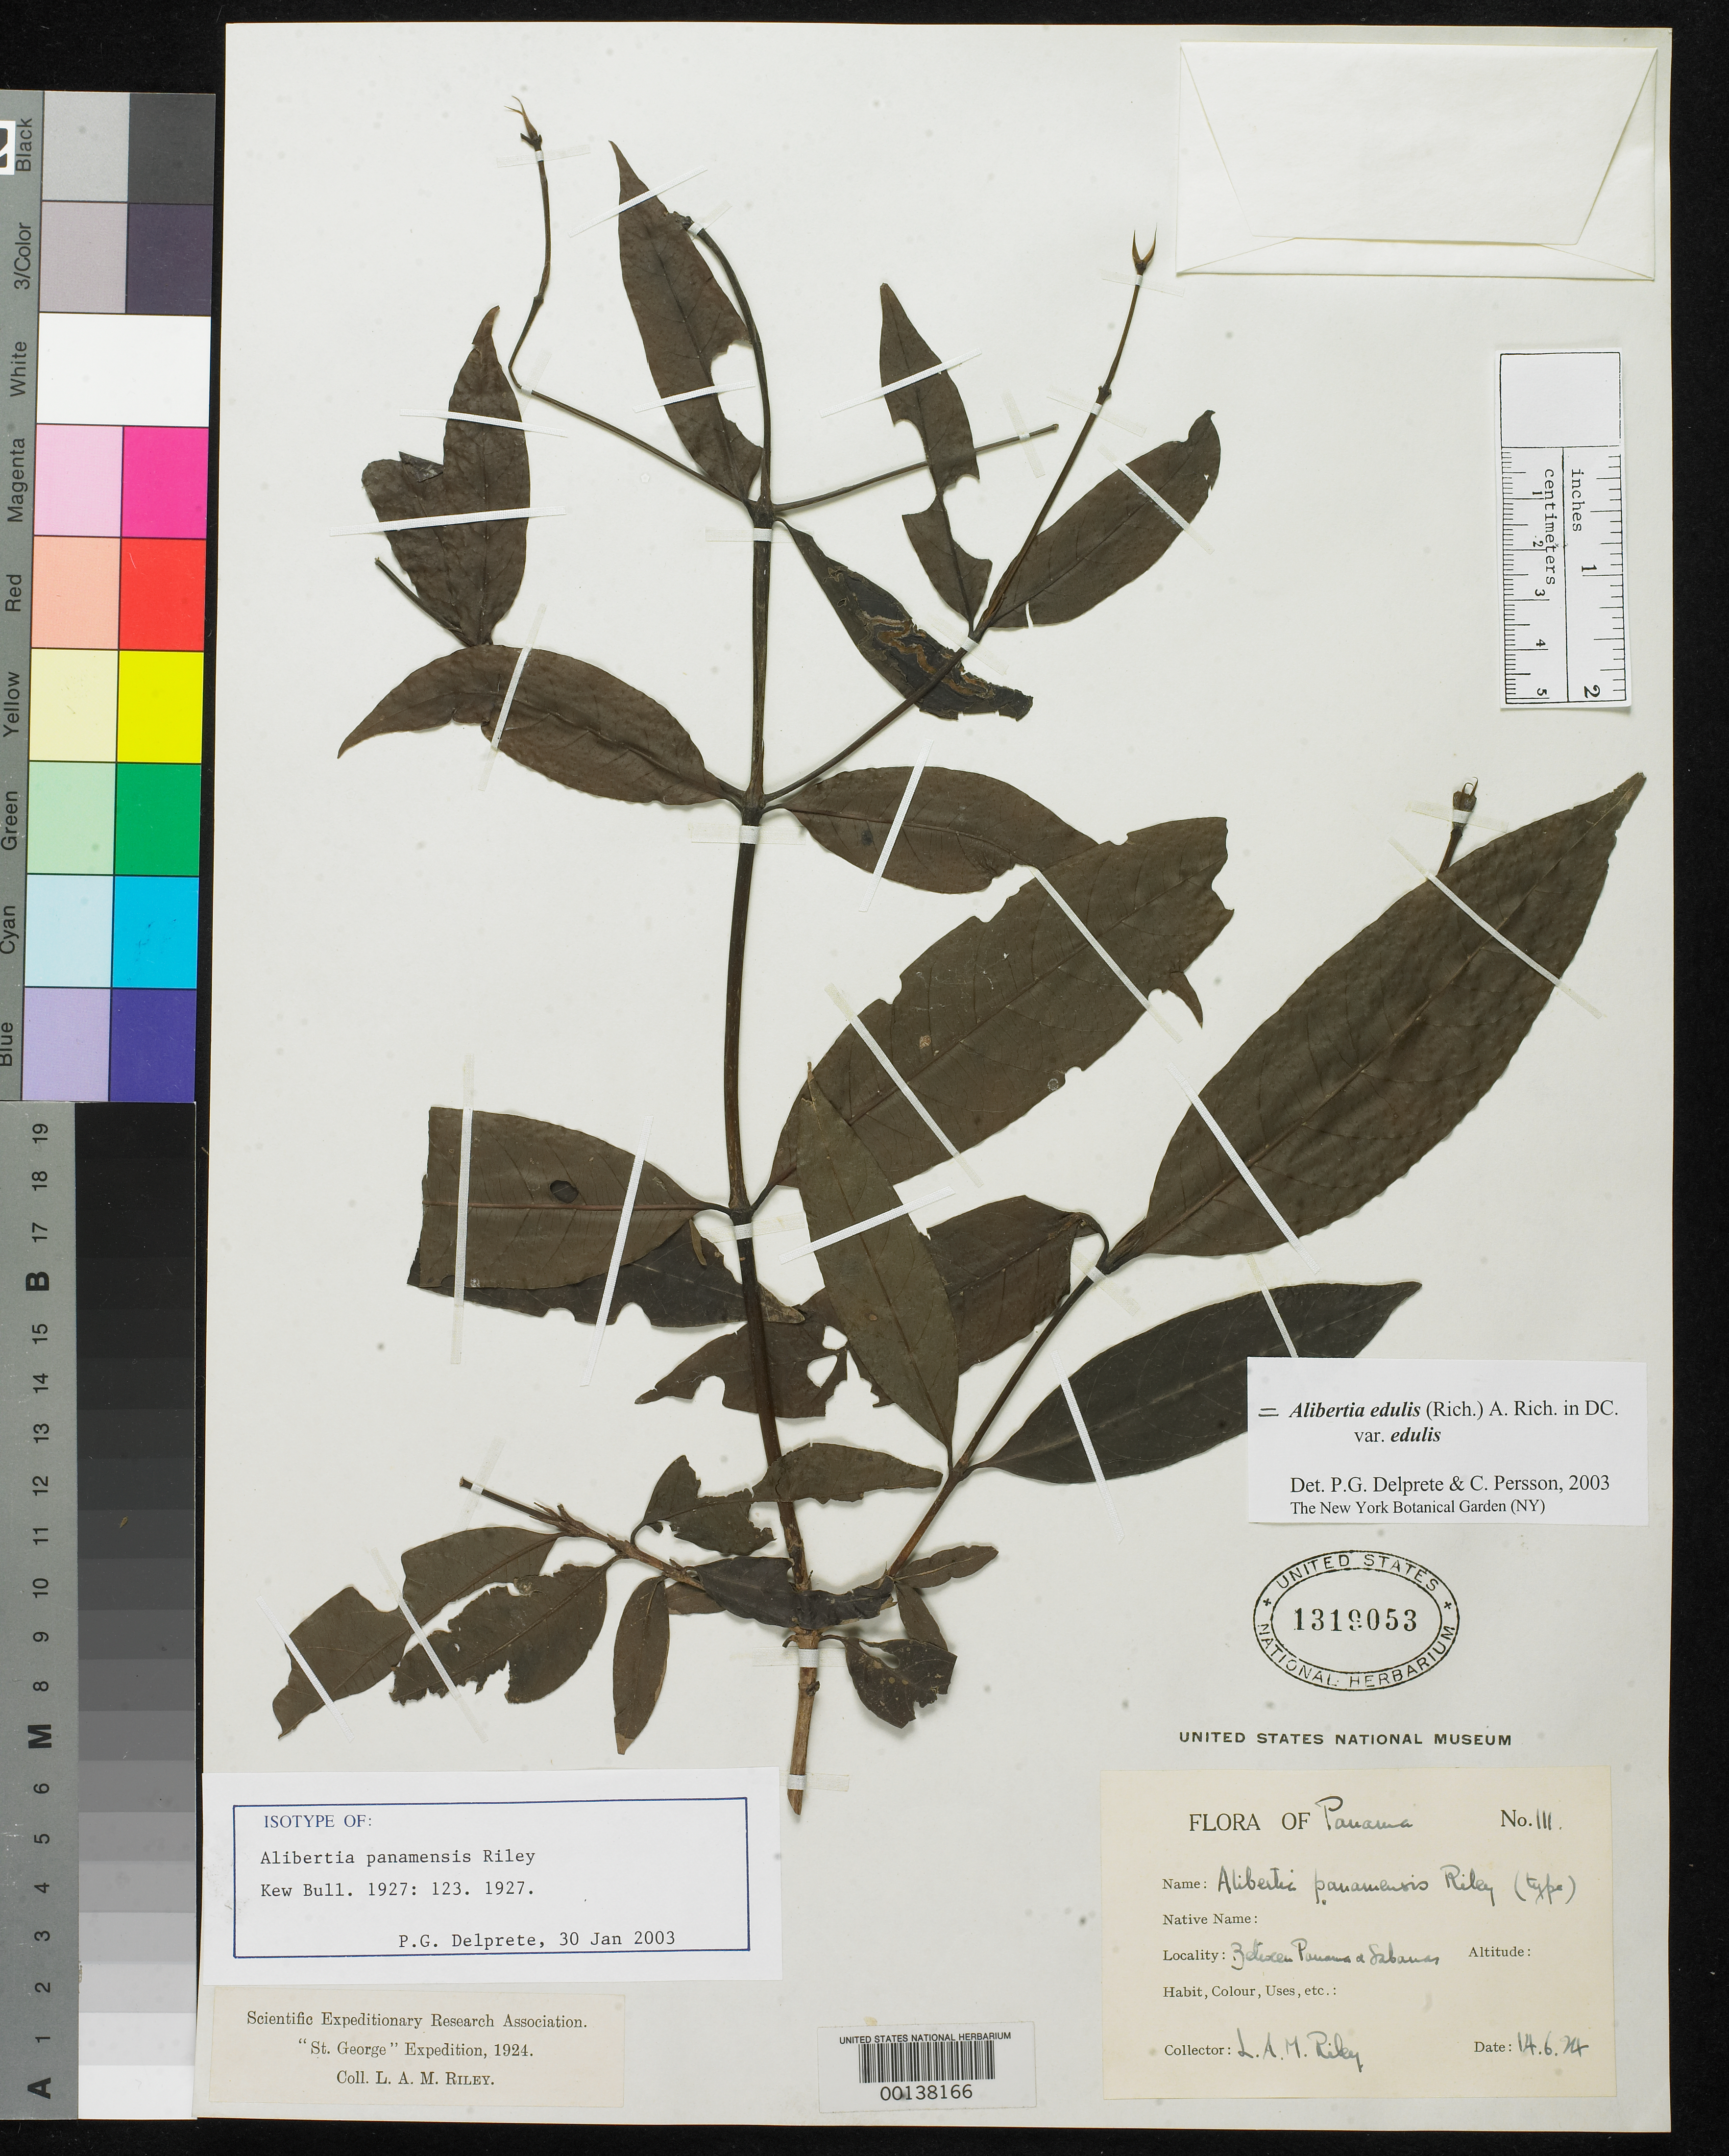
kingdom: Plantae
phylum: Tracheophyta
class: Magnoliopsida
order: Gentianales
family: Rubiaceae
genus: Alibertia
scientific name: Alibertia panamensis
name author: L. Riley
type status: Isotype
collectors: L. A. M. Riley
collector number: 111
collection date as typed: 14 Jun 1924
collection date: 1924-06-14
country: Panama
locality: Between Panama & Sabanas.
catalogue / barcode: US 1319053